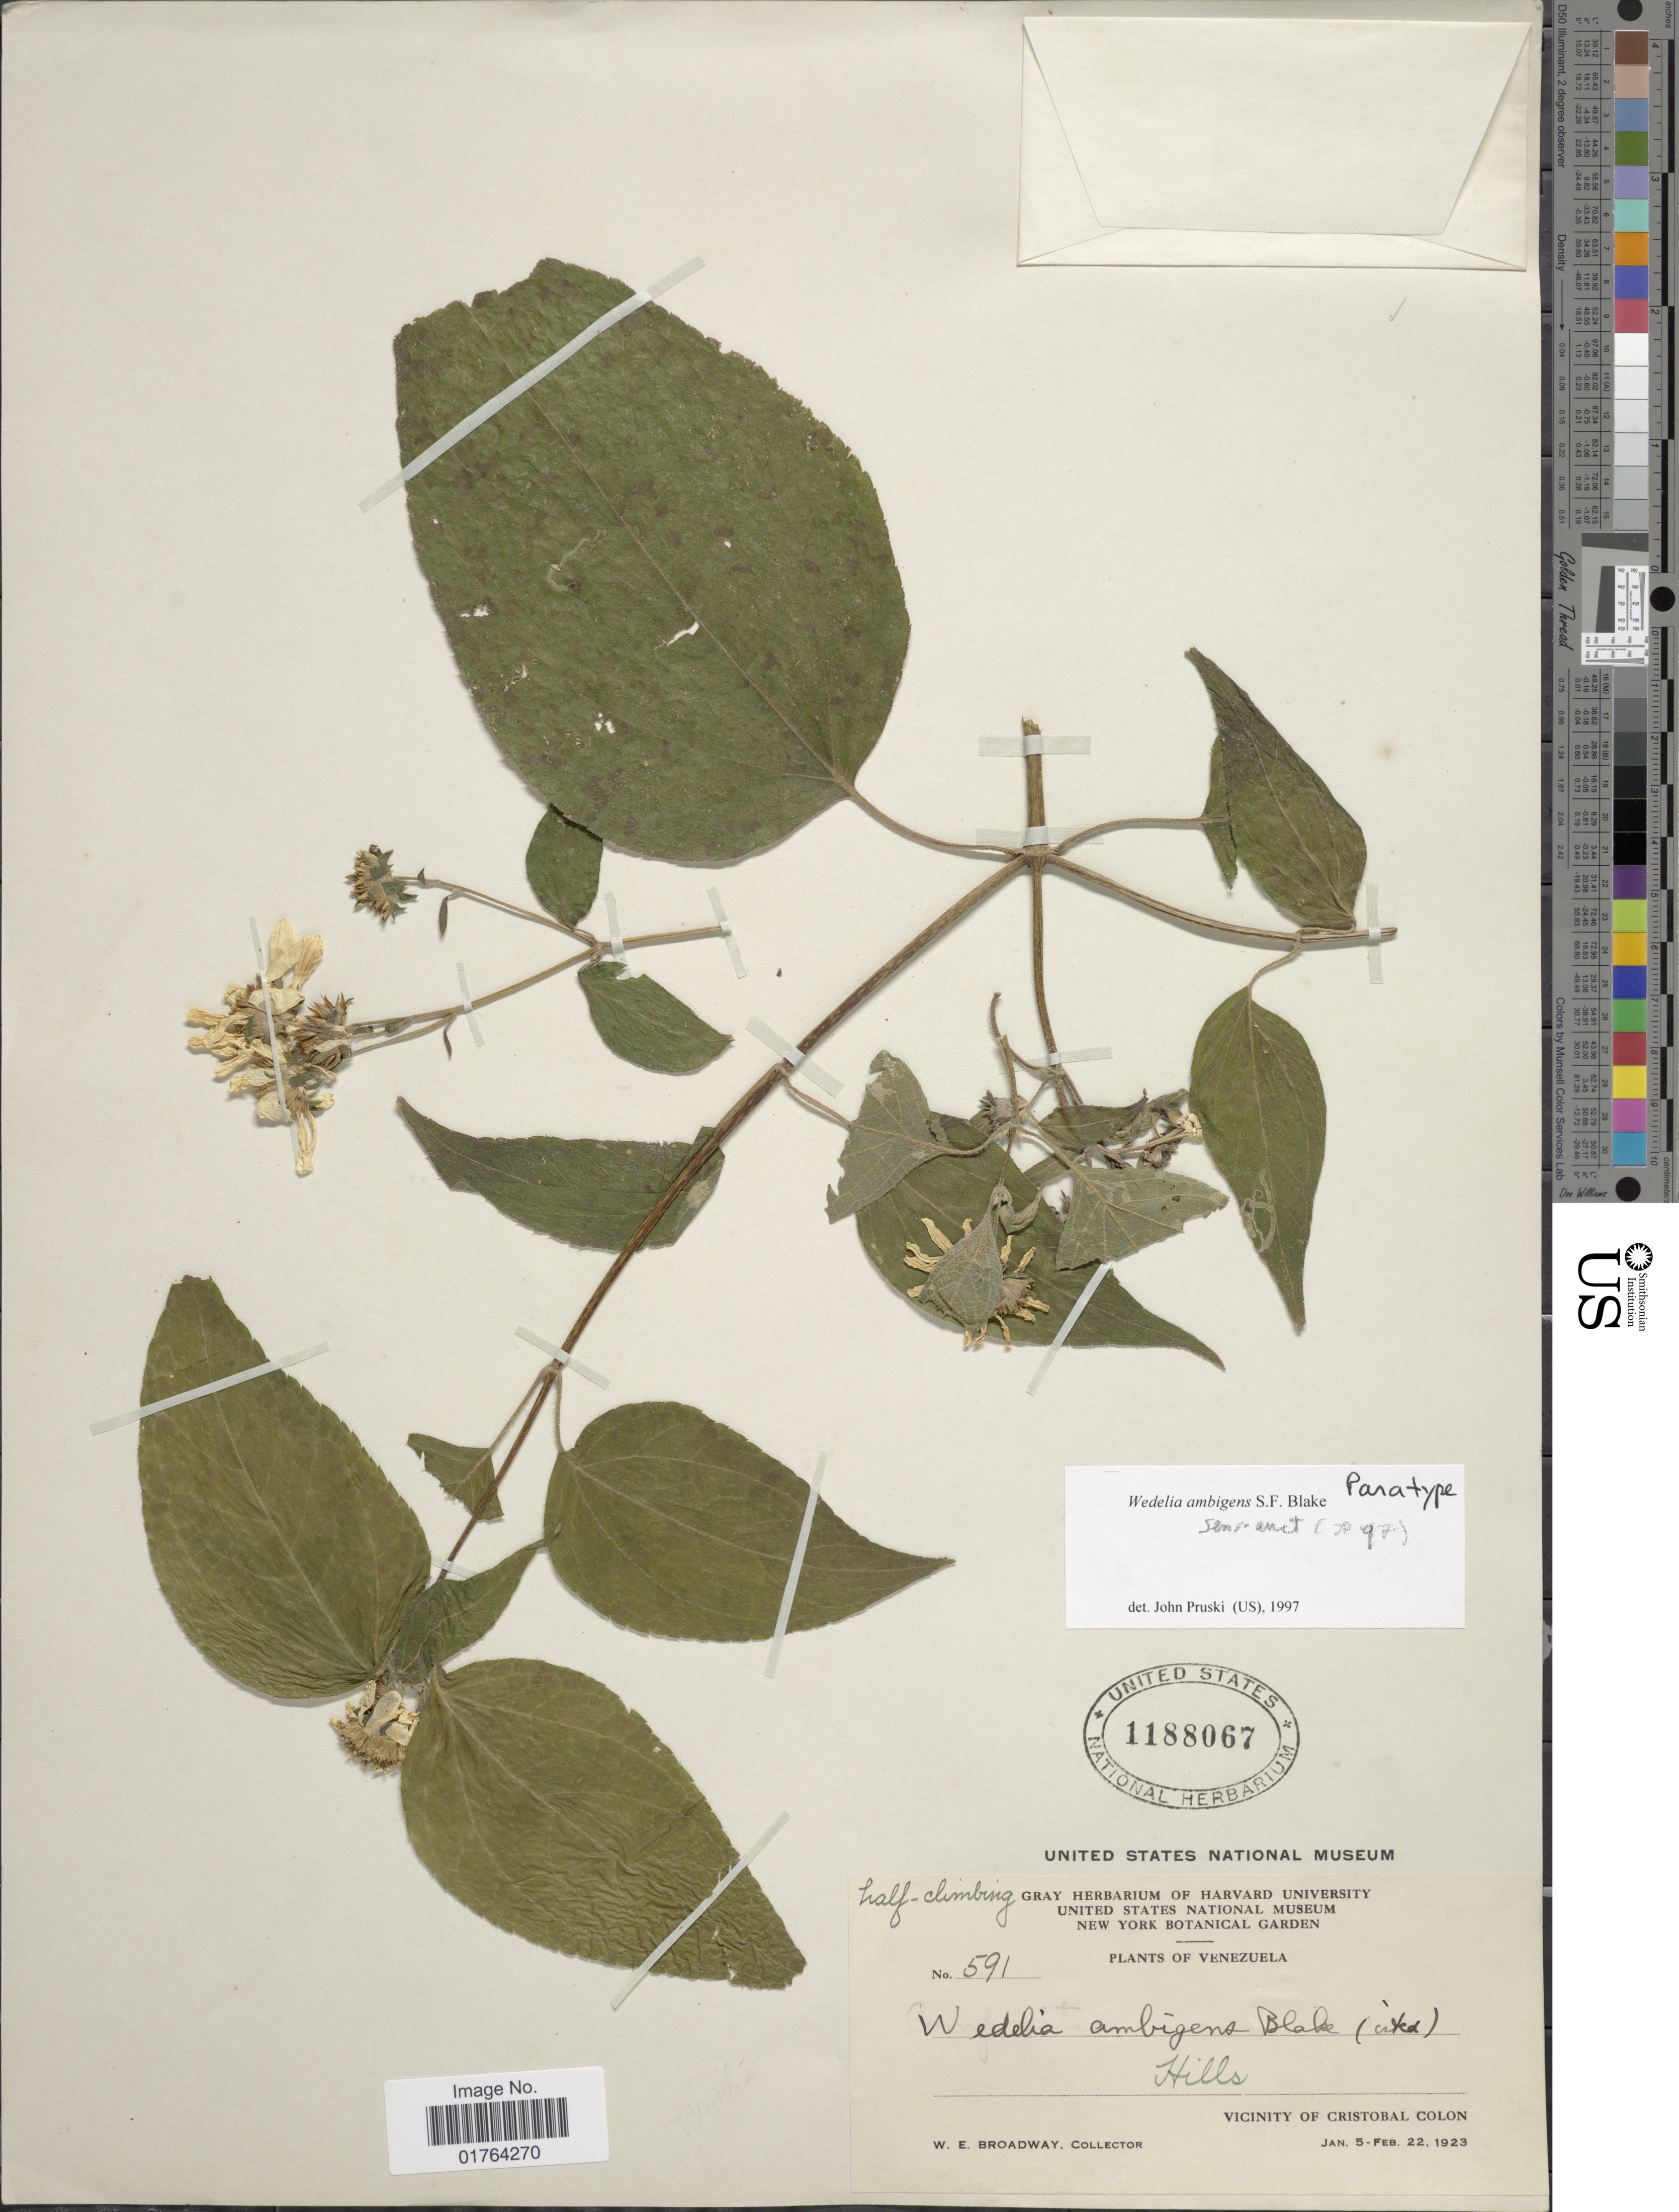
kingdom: Plantae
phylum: Tracheophyta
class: Magnoliopsida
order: Asterales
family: Asteraceae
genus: Wedelia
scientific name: Wedelia ambigens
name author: S.F. Blake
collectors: W. E. Broadway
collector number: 591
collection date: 1923-01-05/1923-02-22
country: Venezuela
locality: Vicinity of Cristobal Colon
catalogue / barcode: US 1188067